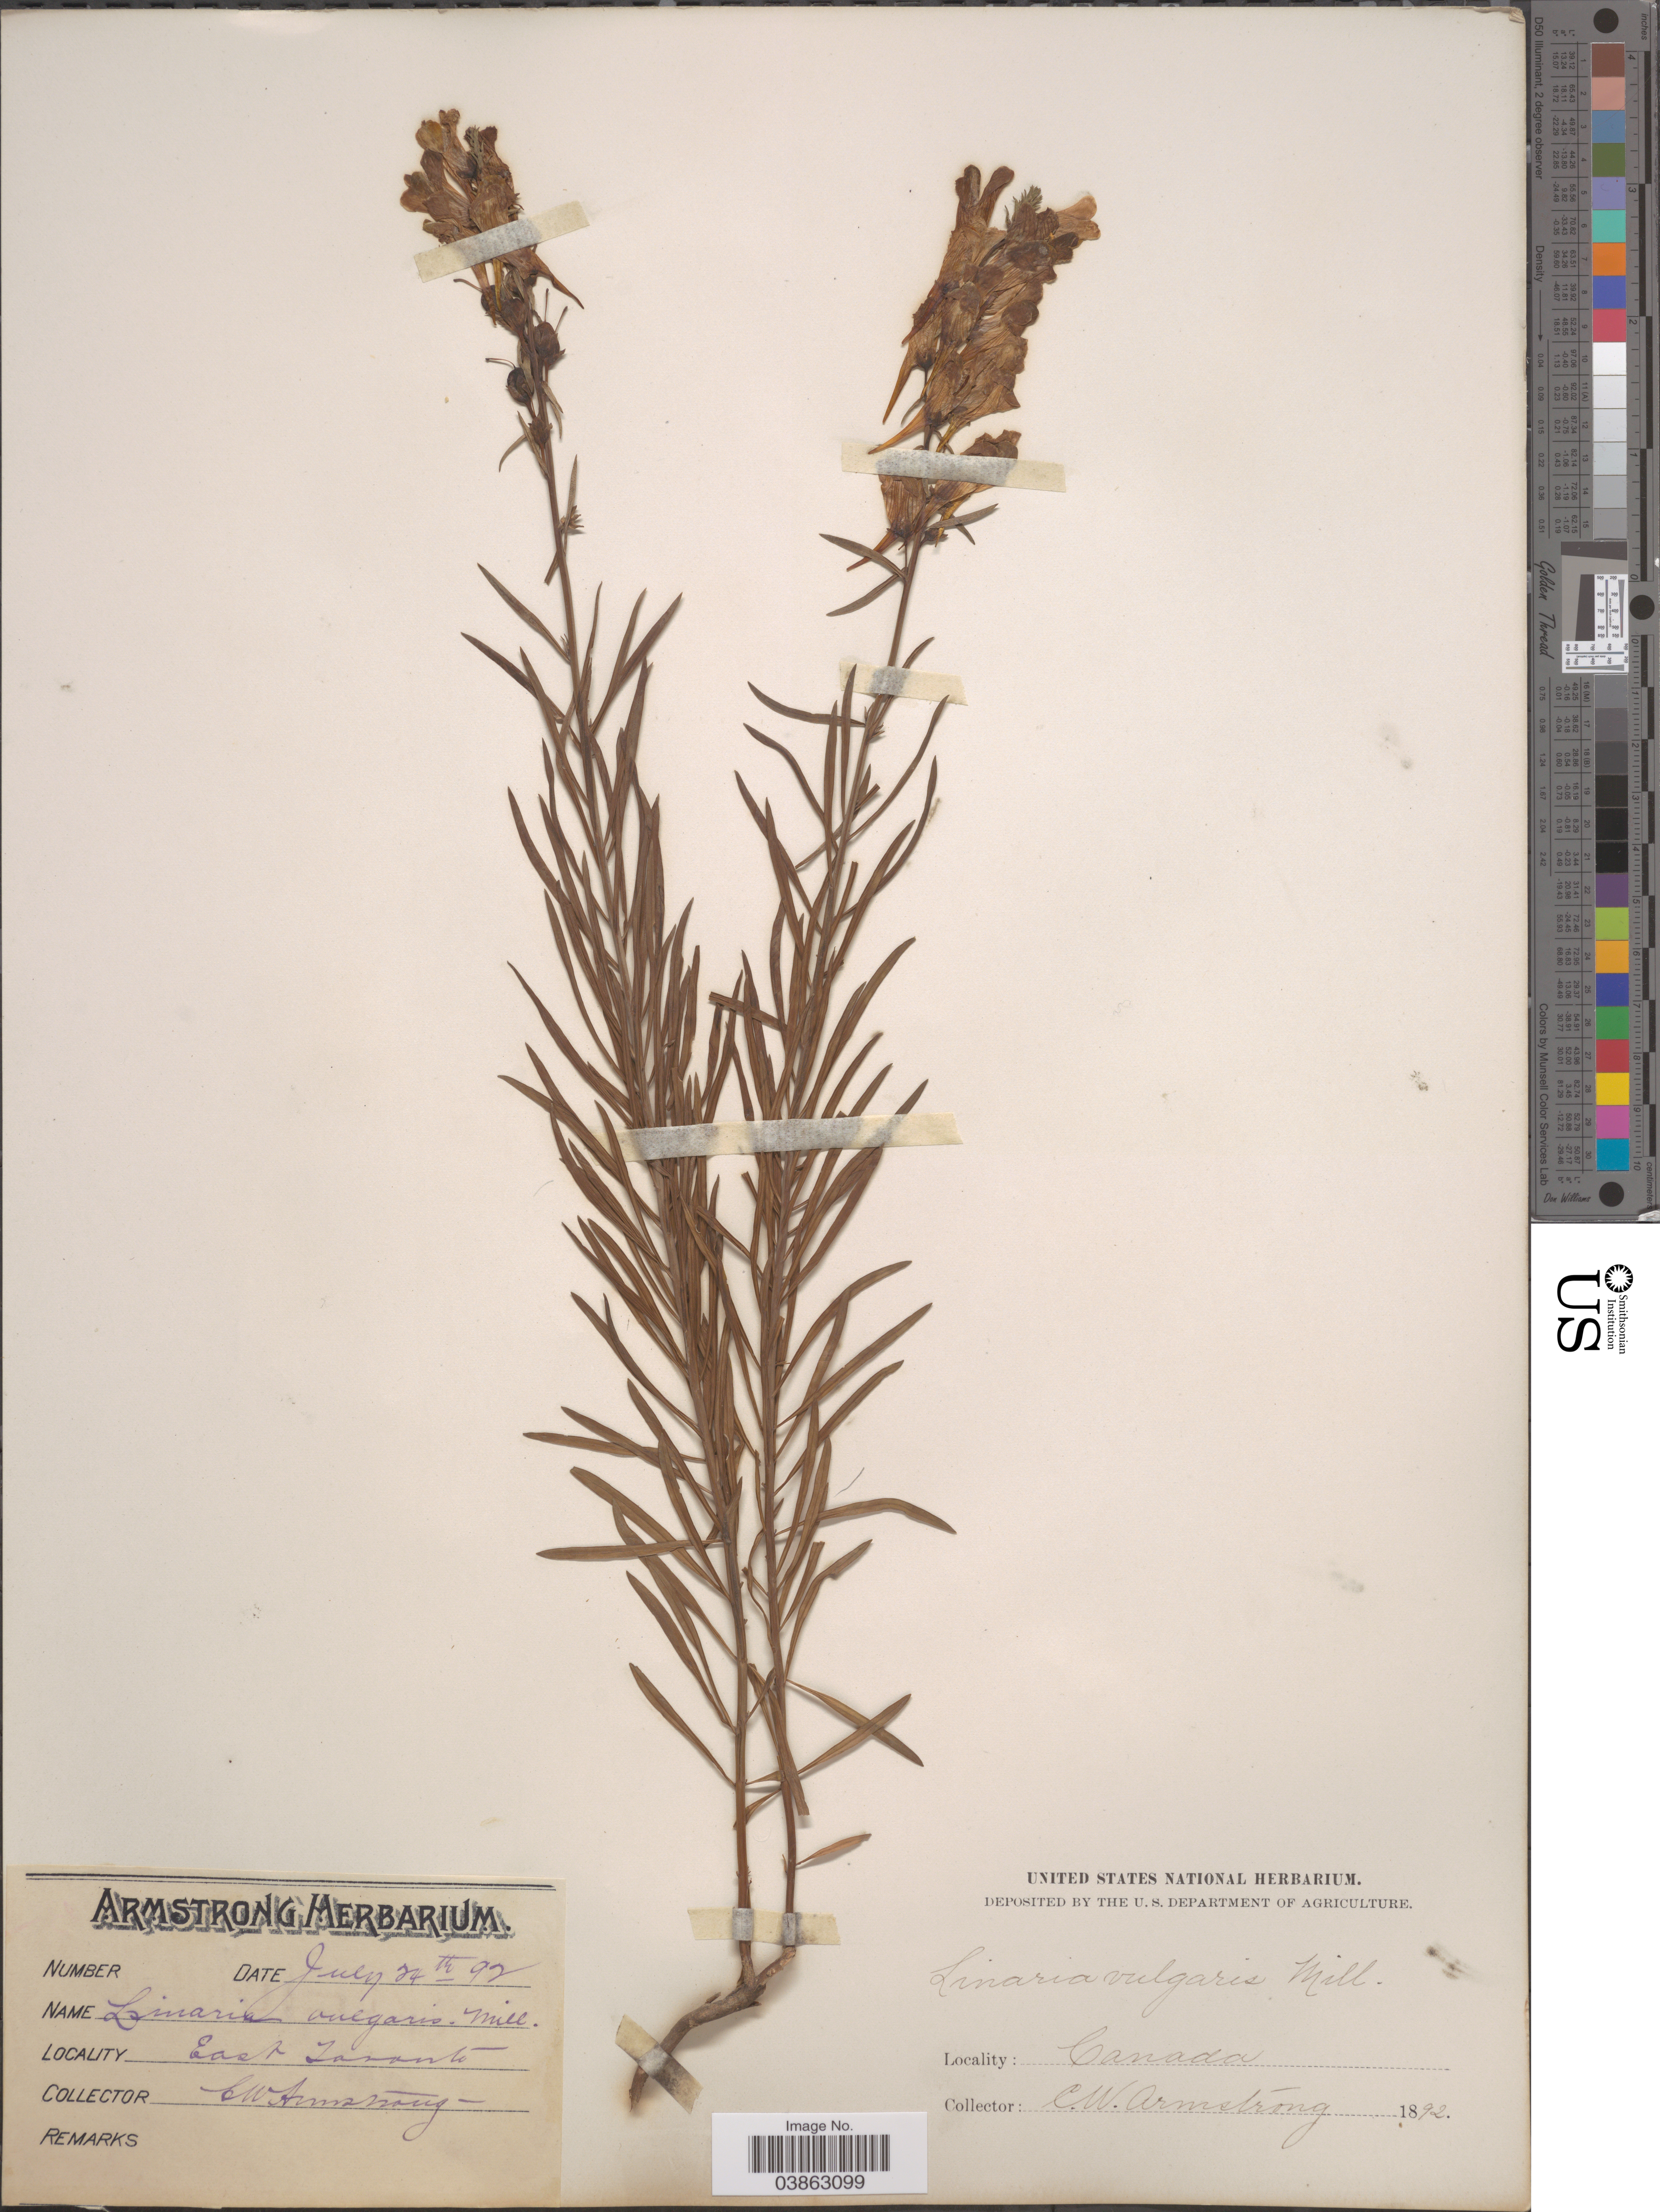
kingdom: Plantae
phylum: Tracheophyta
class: Magnoliopsida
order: Lamiales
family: Plantaginaceae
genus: Linaria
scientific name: Linaria vulgaris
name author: Mill.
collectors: C. W. Armstrong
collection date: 1892-07-24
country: Canada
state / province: Ontario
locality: East Toronto.